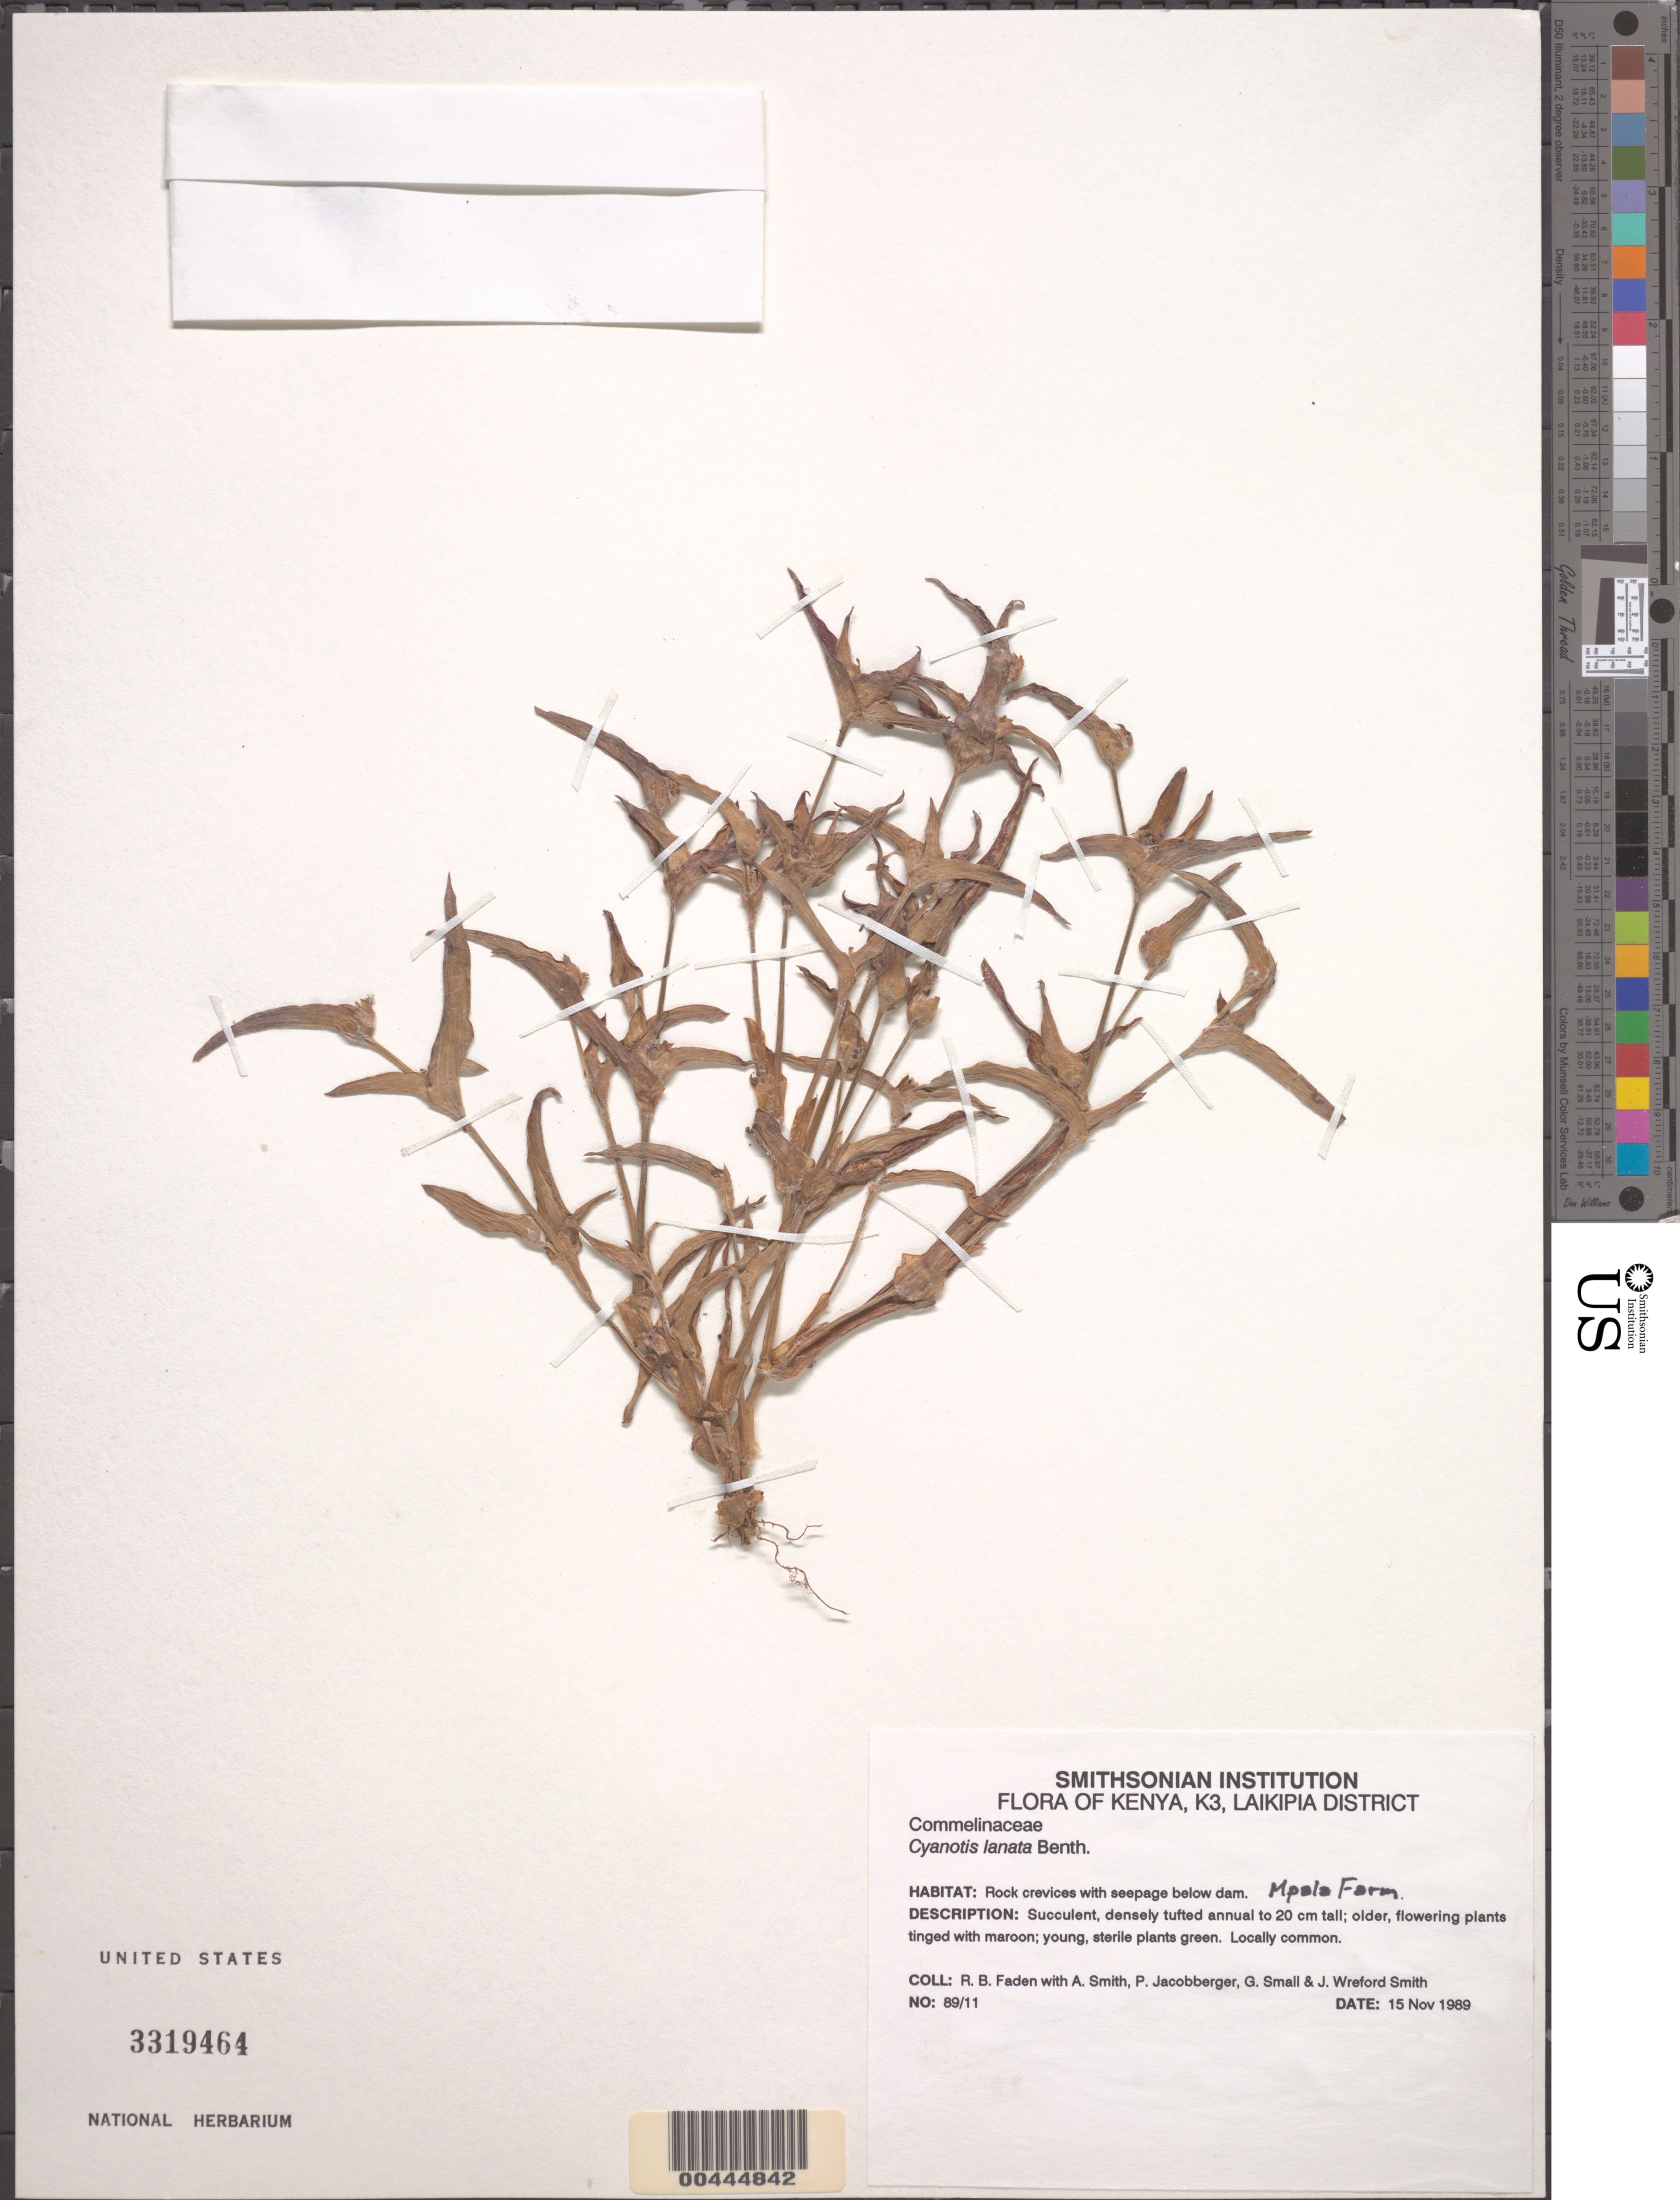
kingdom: Plantae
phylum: Tracheophyta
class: Liliopsida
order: Commelinales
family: Commelinaceae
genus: Cyanotis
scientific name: Cyanotis lanata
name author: Benth.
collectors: R. B. Faden, A. Smith, P. Jacobberger, G. Small & J. W. Smith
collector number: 89/11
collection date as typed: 15 Nov 1989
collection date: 1989-11-15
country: Kenya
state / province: Laikipia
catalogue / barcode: US 3319464